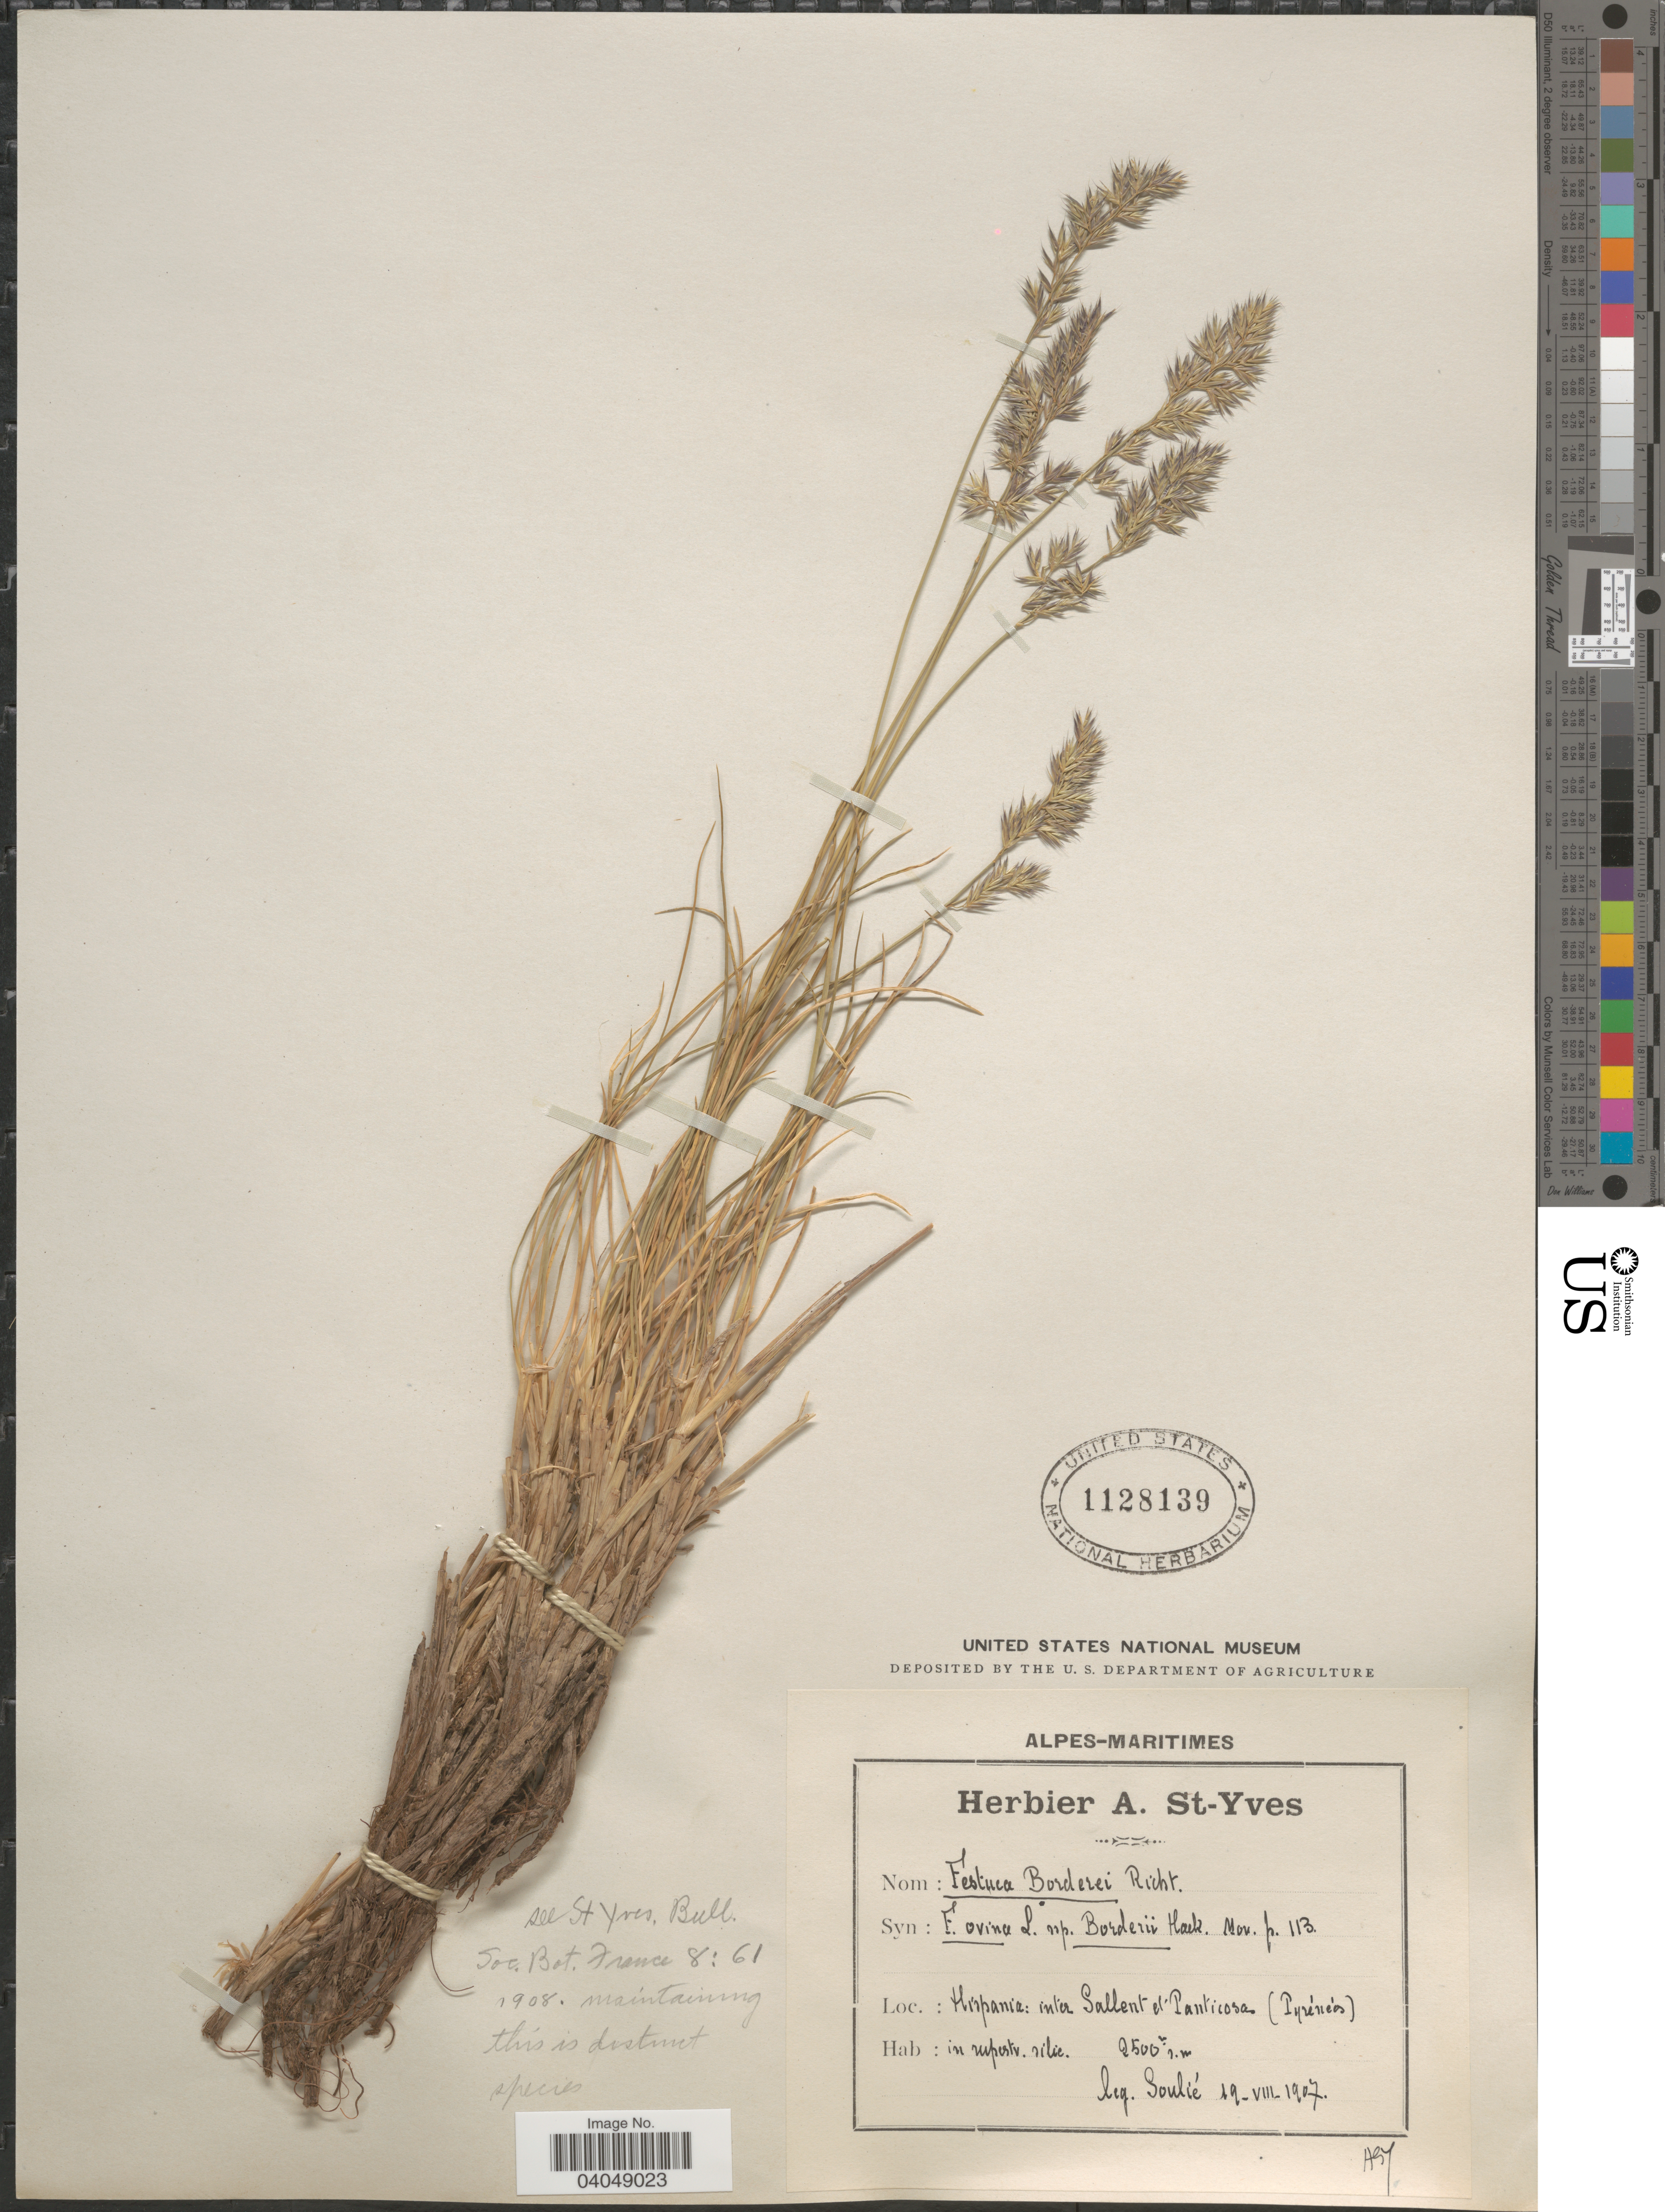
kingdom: Plantae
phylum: Tracheophyta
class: Liliopsida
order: Poales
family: Poaceae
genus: Festuca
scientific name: Festuca borderei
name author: Kerguélen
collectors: J. A. Soulié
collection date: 1907-08-19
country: Spain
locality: Alpes-Maritimes. Hispania: inter Sallent et Panticosa (Pyrénées).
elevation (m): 2500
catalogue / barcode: US 1128139